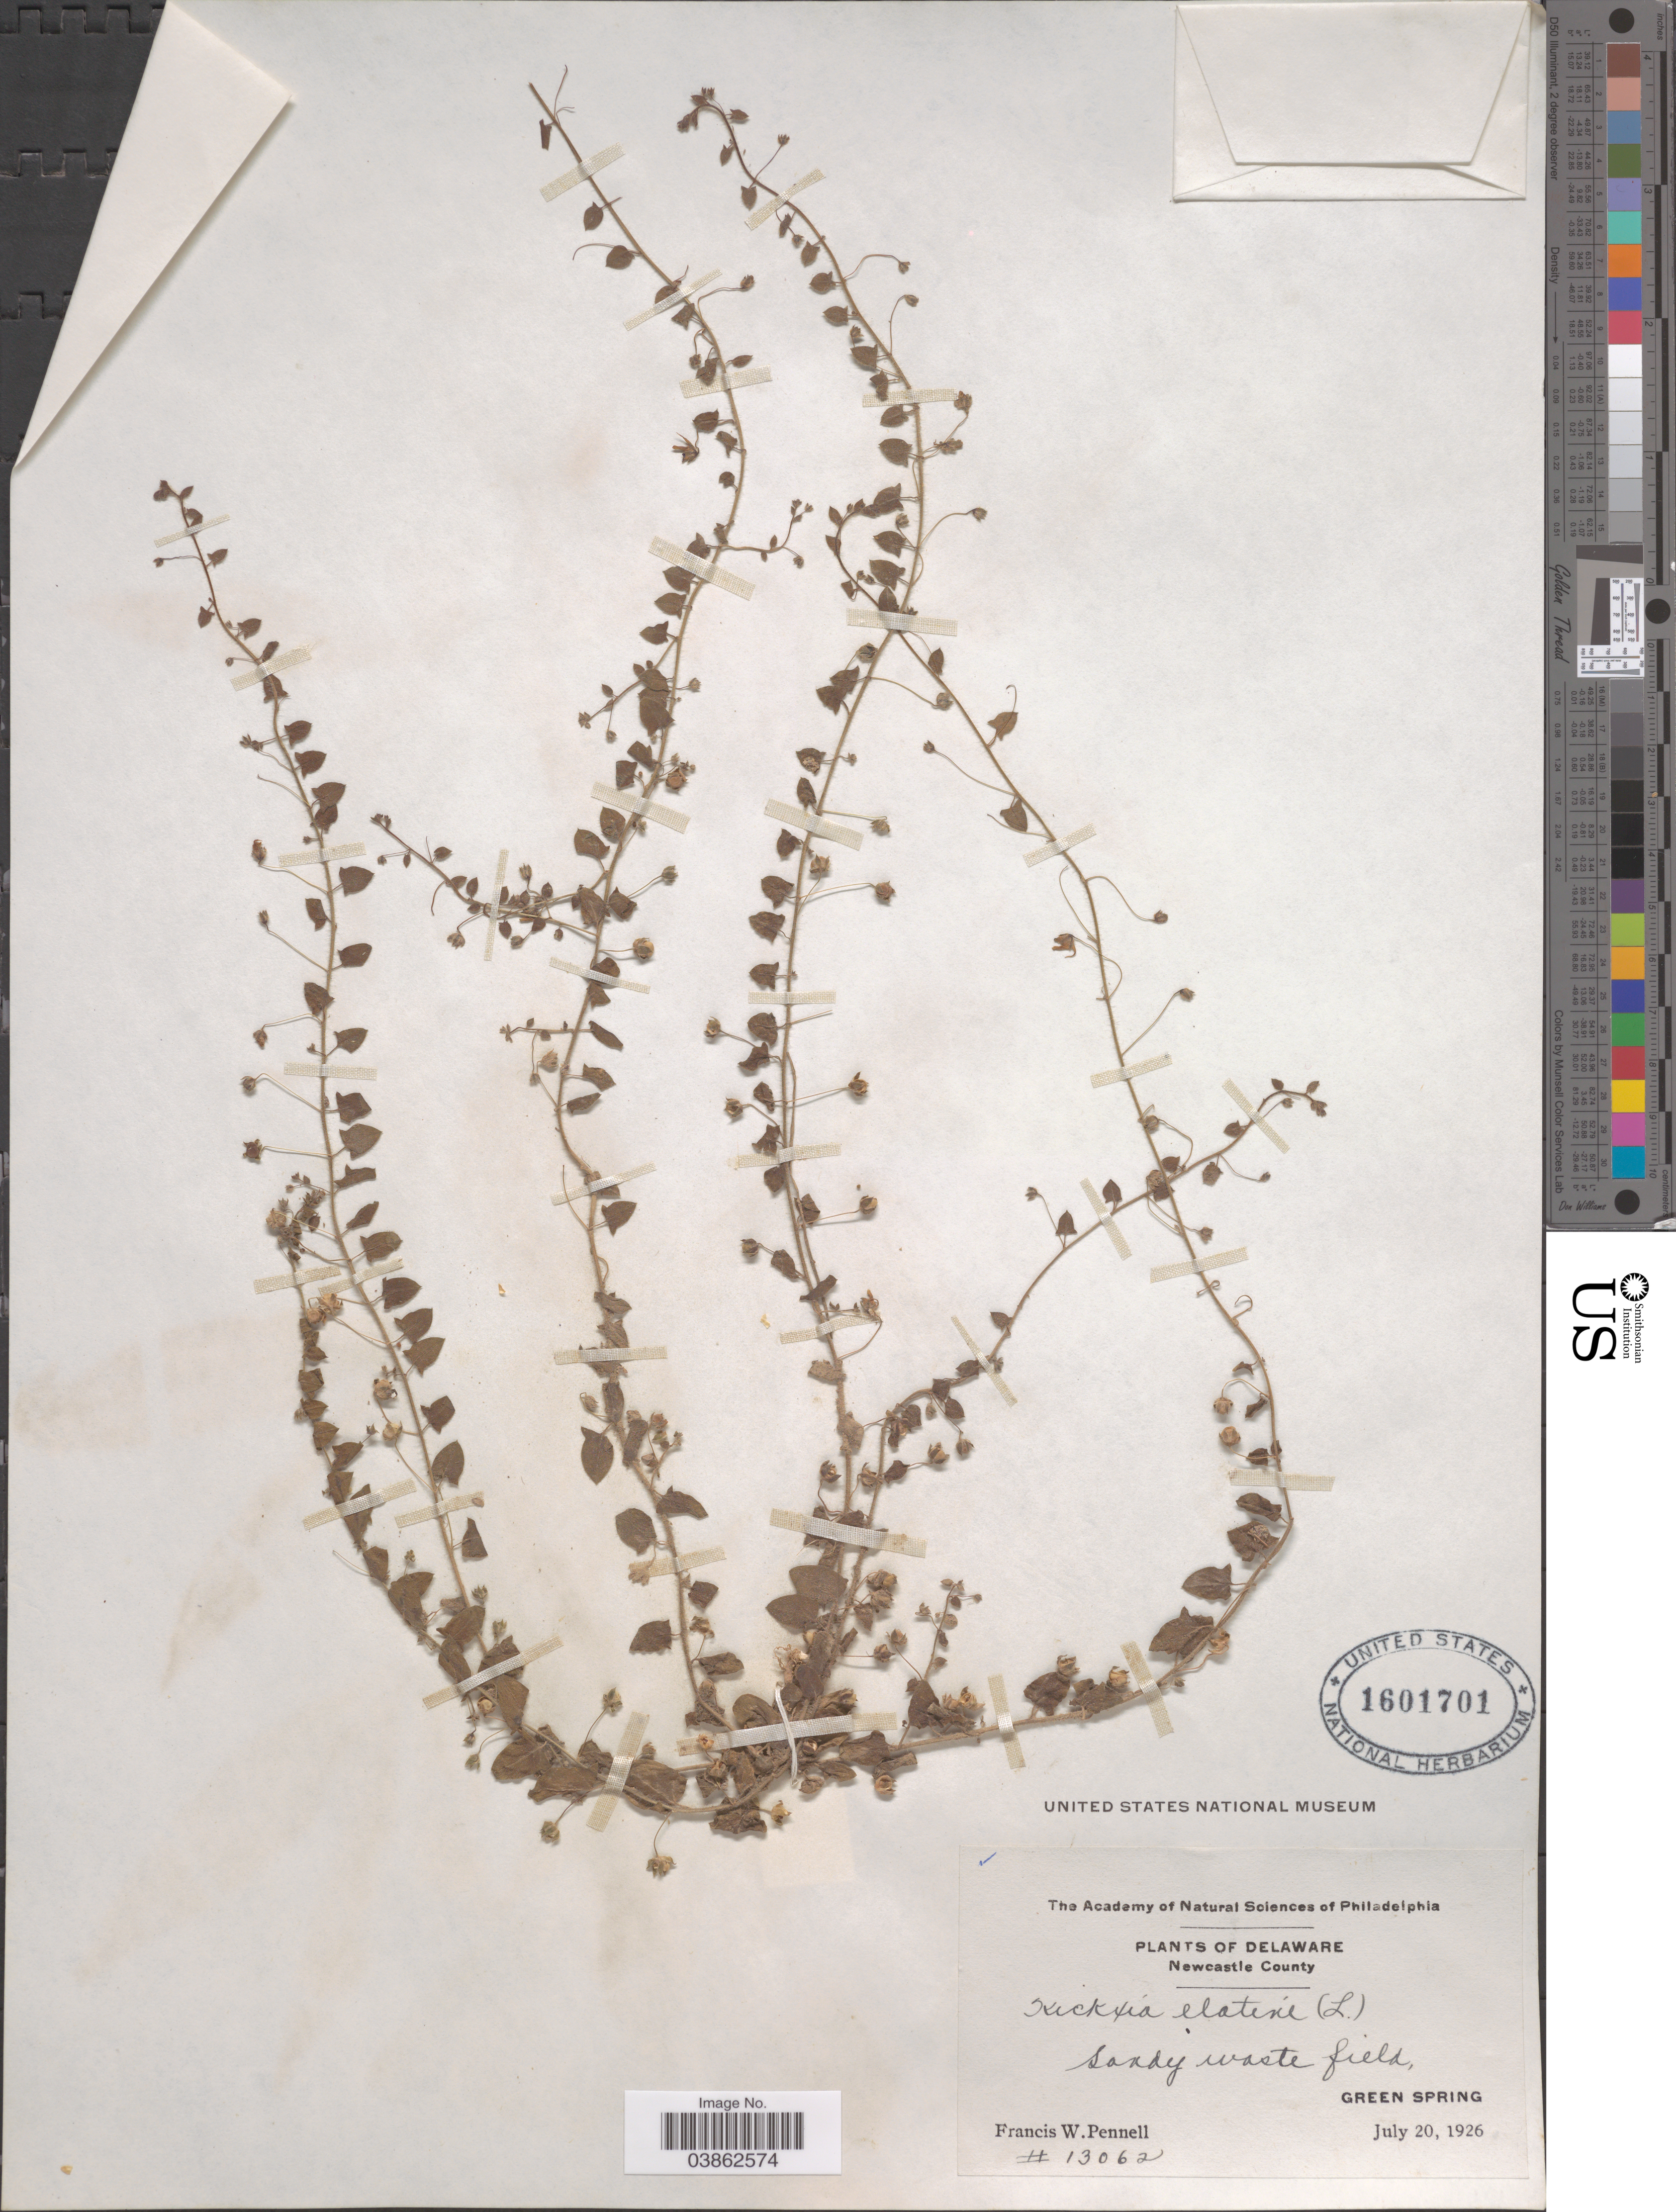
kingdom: Plantae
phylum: Tracheophyta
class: Magnoliopsida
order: Lamiales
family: Plantaginaceae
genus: Kickxia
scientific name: Kickxia elatine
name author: (L.) Dumort.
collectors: F. W. Pennell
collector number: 13062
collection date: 1926-07-20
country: United States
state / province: Delaware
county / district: New Castle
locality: Green Spring.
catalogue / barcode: US 1601701